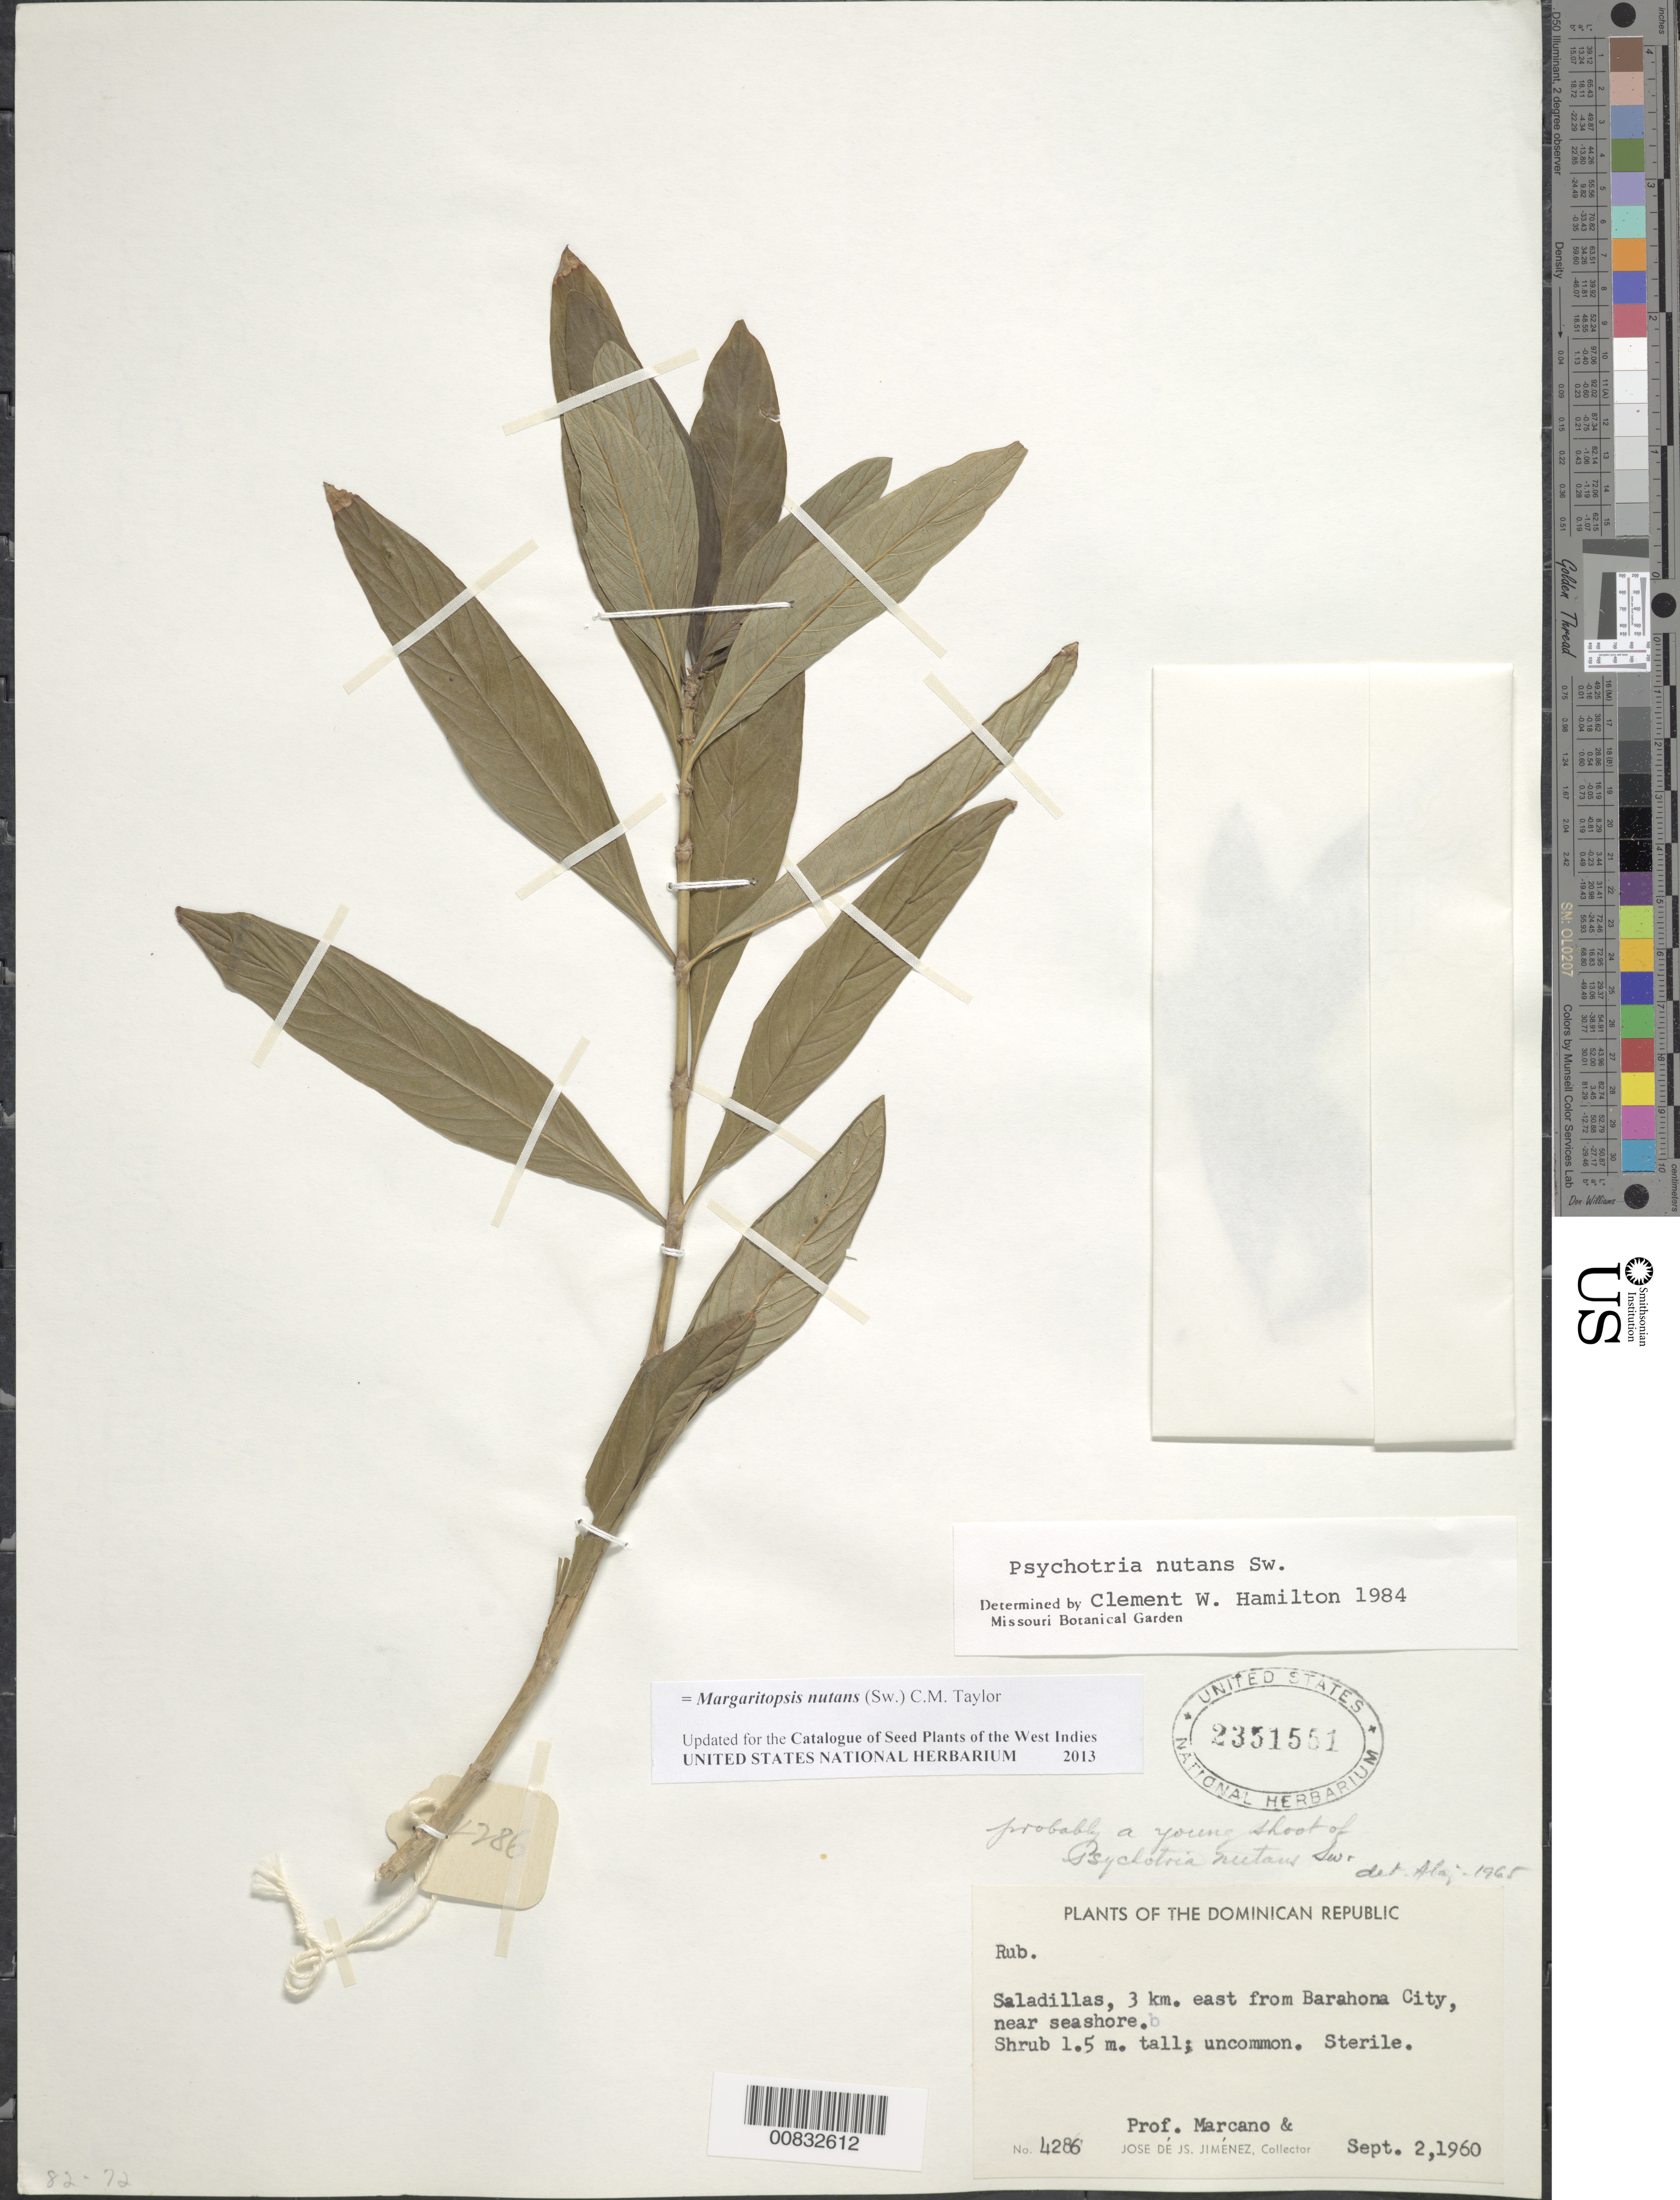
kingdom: Plantae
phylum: Tracheophyta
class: Magnoliopsida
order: Gentianales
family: Rubiaceae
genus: Margaritopsis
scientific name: Margaritopsis nutans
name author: (Sw.) C.M. Taylor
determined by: Hamilton, C. W.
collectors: J. J. Jiménez Almonte & E. J. Marcano F.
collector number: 4286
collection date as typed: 02 Sep 1960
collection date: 1960-09-02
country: Dominican Republic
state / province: Barahona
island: Hispaniola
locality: Saladillas, 3 km E from Barahona City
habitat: Near seashore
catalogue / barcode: US 2351551